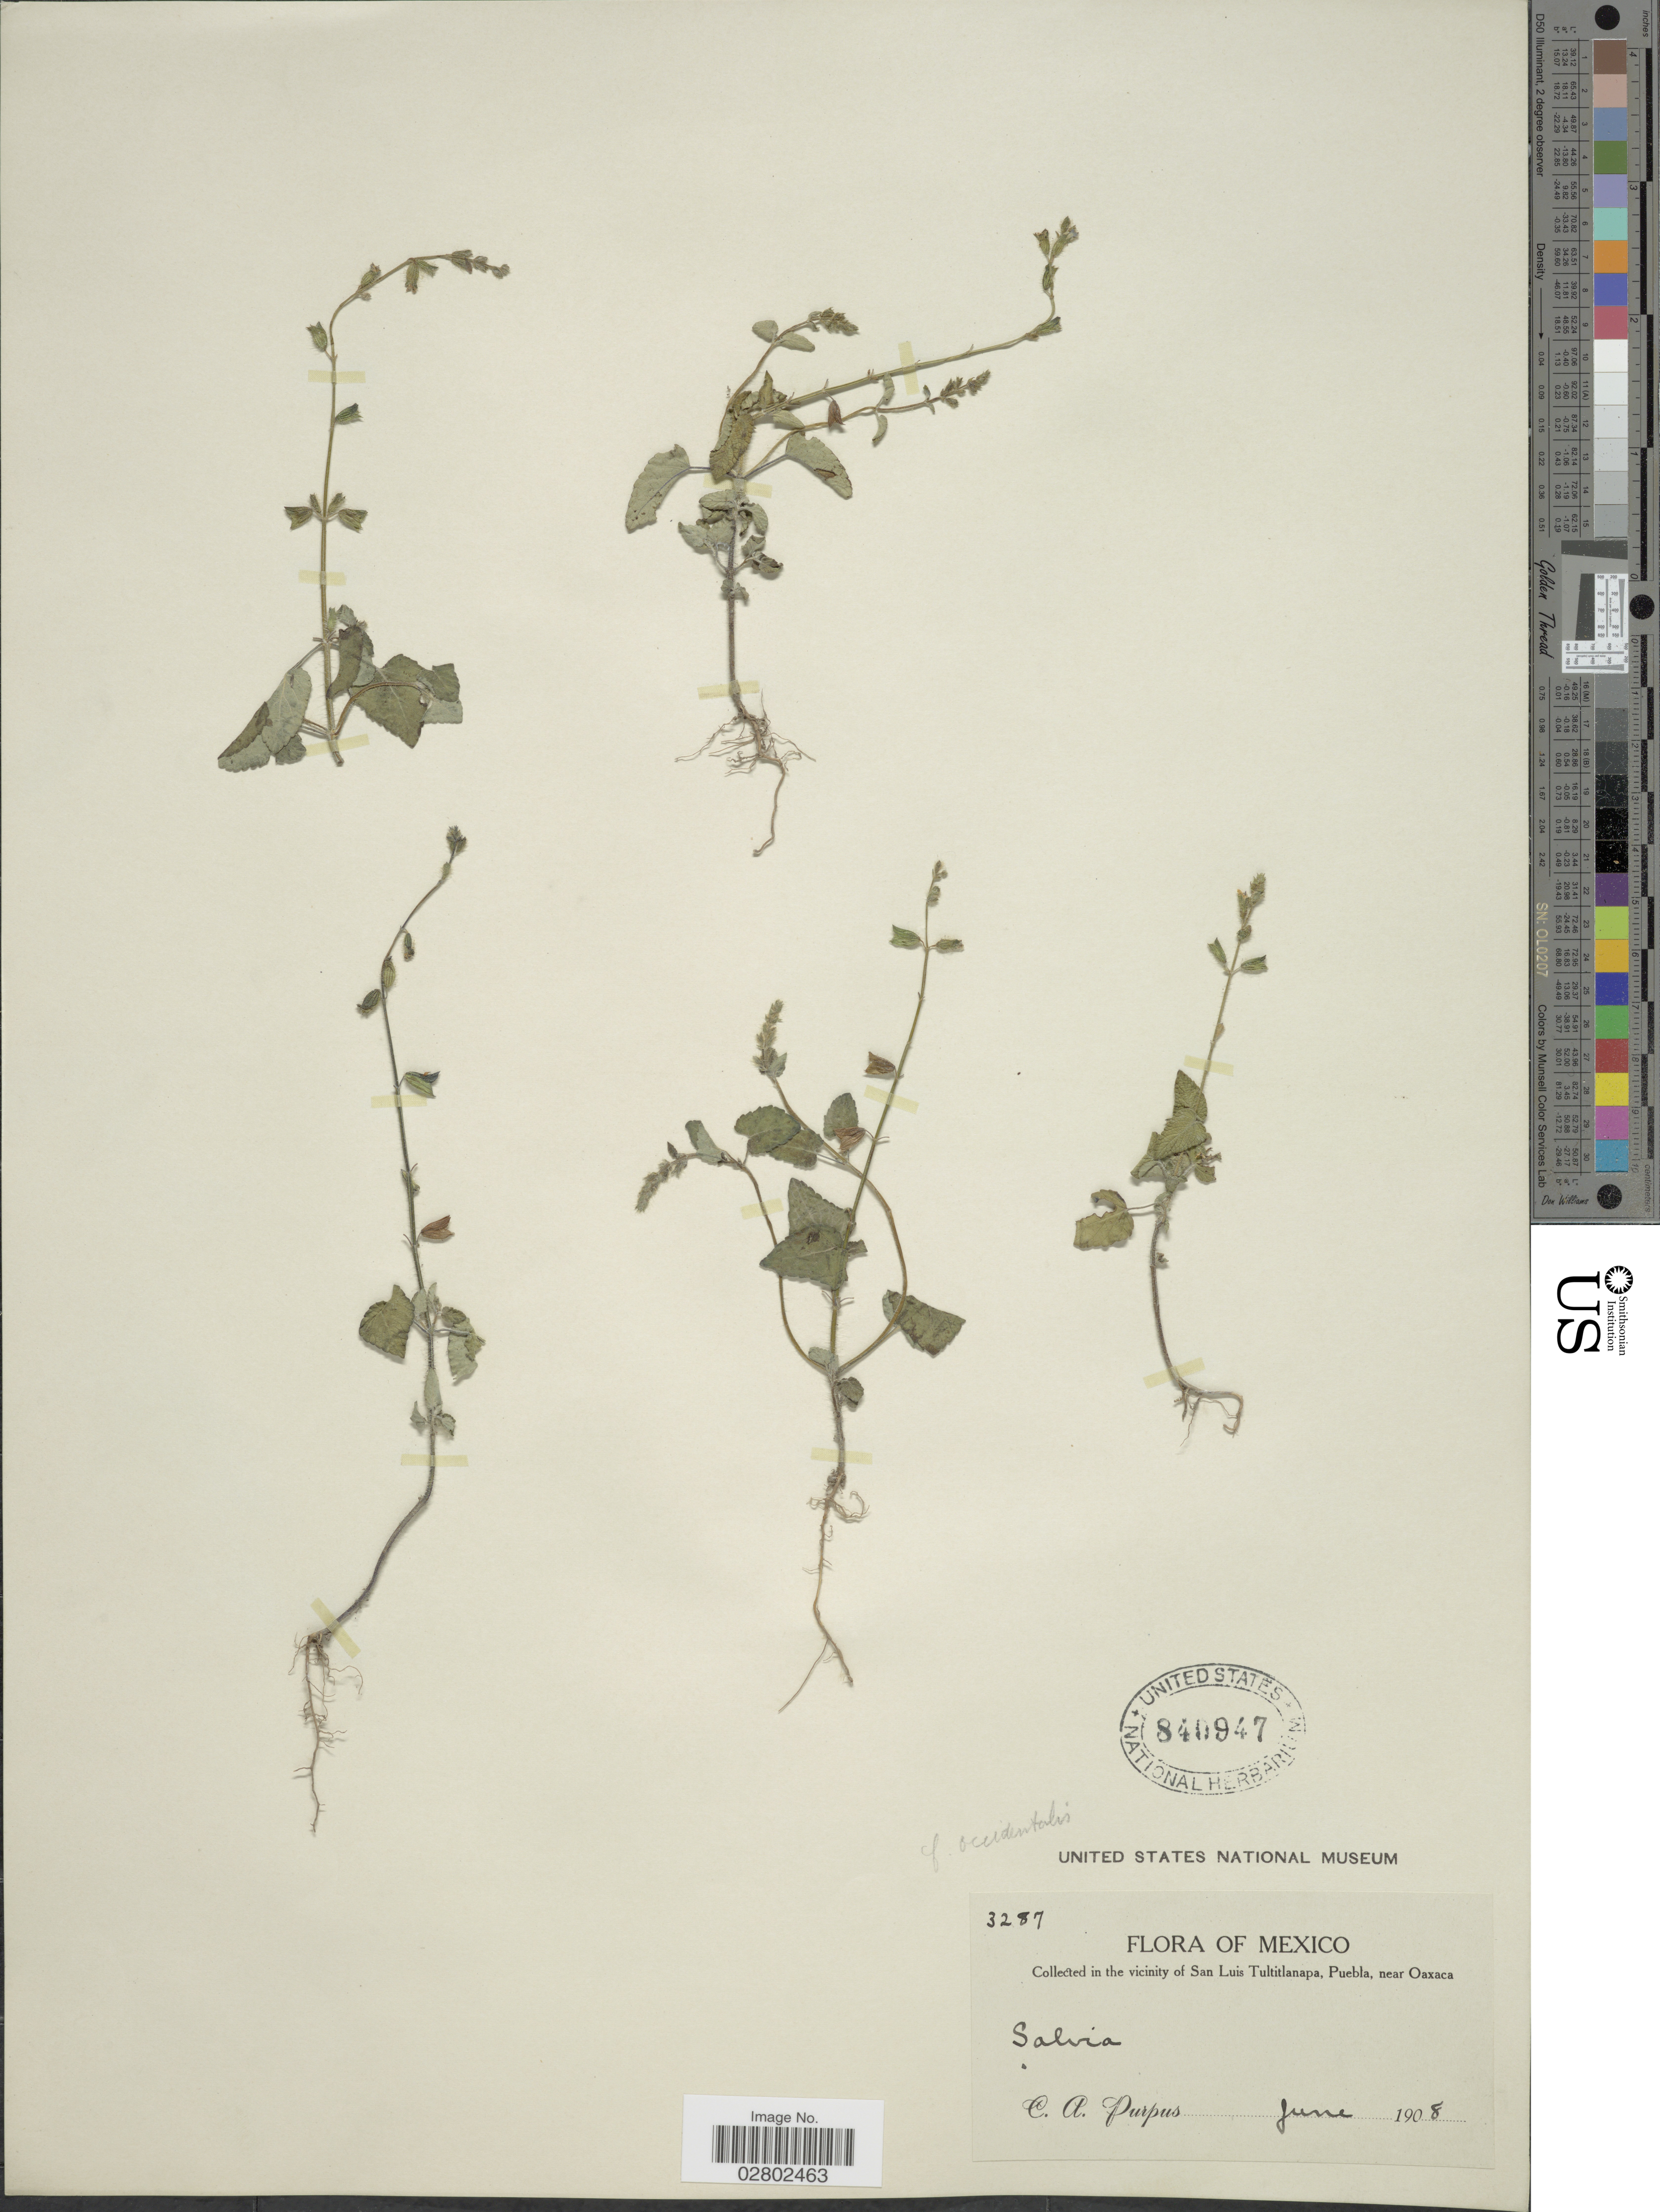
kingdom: Plantae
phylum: Tracheophyta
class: Magnoliopsida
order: Lamiales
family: Lamiaceae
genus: Salvia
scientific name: Salvia occidentalis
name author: Sw.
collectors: C. A. Purpus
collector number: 3287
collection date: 1908-06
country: Mexico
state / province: Puebla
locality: In the vicinity of San Luis Tultitlanapa, near Oaxaca.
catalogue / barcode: US 840947